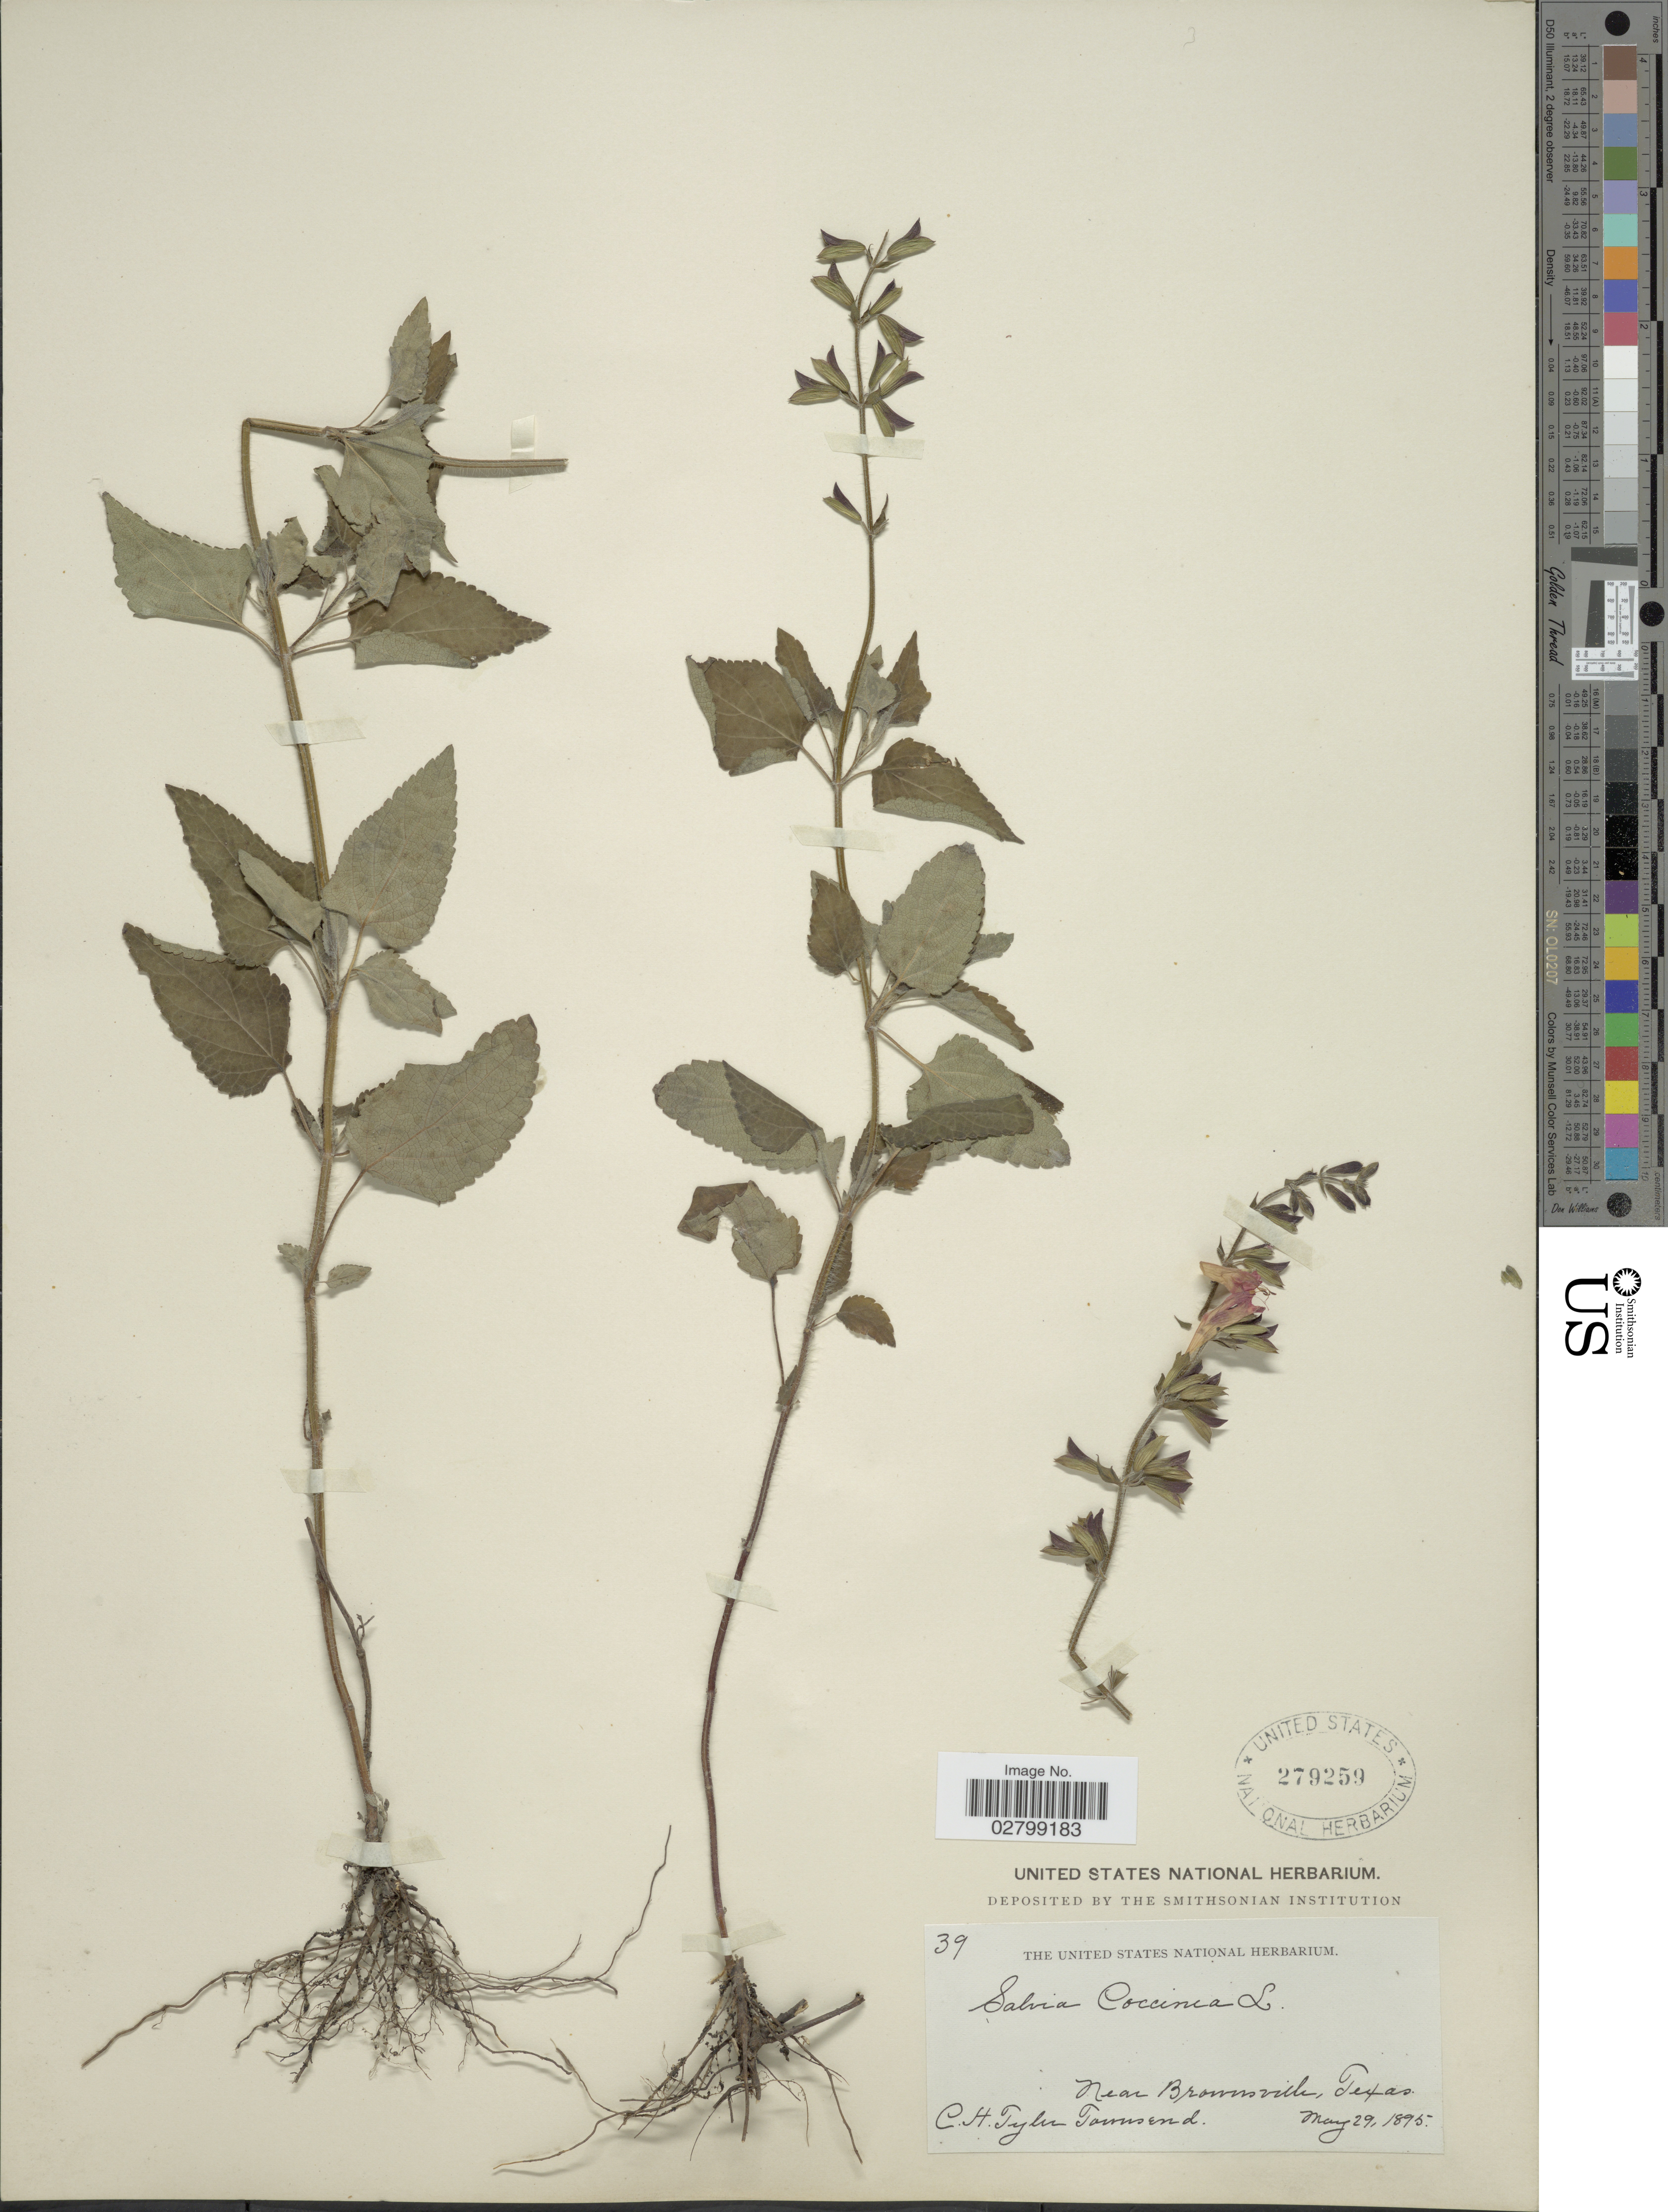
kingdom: Plantae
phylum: Tracheophyta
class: Magnoliopsida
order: Lamiales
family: Lamiaceae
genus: Salvia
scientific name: Salvia coccinea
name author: Etlinger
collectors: C. H. T. Townsend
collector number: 39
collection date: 1895-05-29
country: United States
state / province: Texas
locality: Near Brownsville.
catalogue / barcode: US 279259